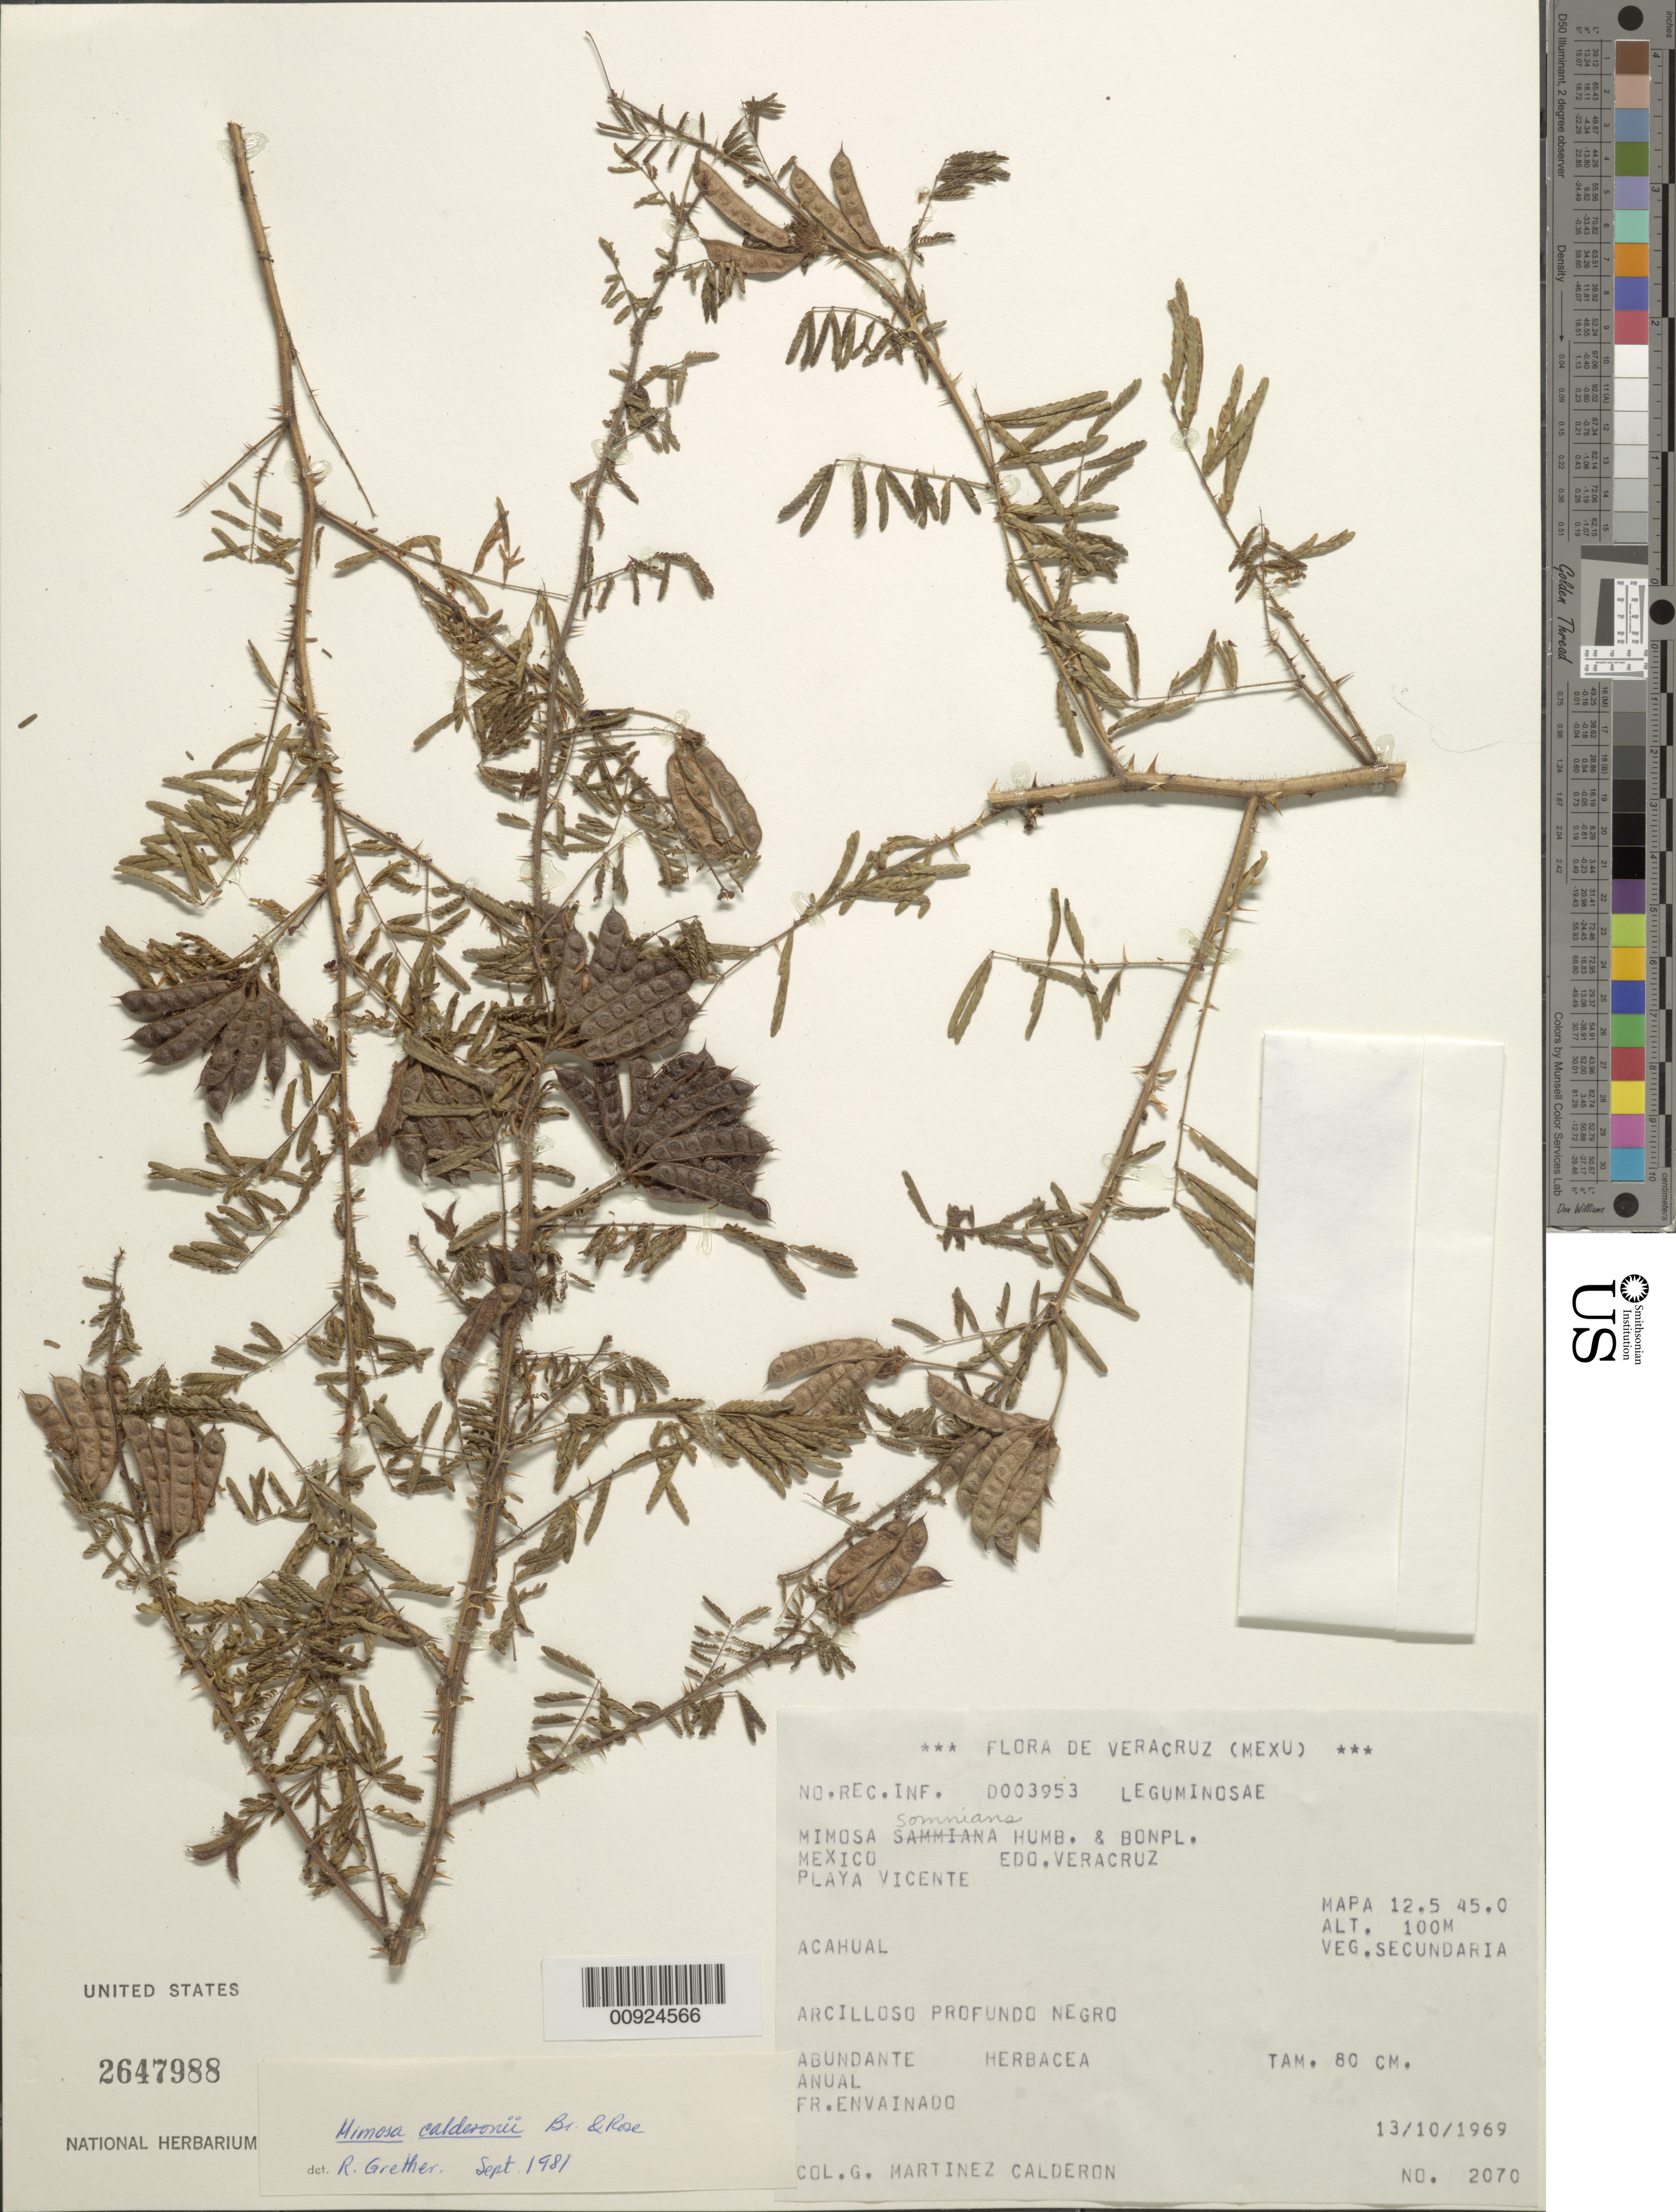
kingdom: Plantae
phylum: Tracheophyta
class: Magnoliopsida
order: Fabales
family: Fabaceae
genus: Mimosa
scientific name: Mimosa calderonii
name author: Britton & Rose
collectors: G. Martinez-C.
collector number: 2070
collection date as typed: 13 Oct 1969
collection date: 1969-10-13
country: Mexico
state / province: Veracruz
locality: Playa Vicente, Edo. Veracruz. Mapa 12.5 45.0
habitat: Veg. secundaria. Acahual. Suelo arcilloso, profundo, negro.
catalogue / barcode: US 2647988